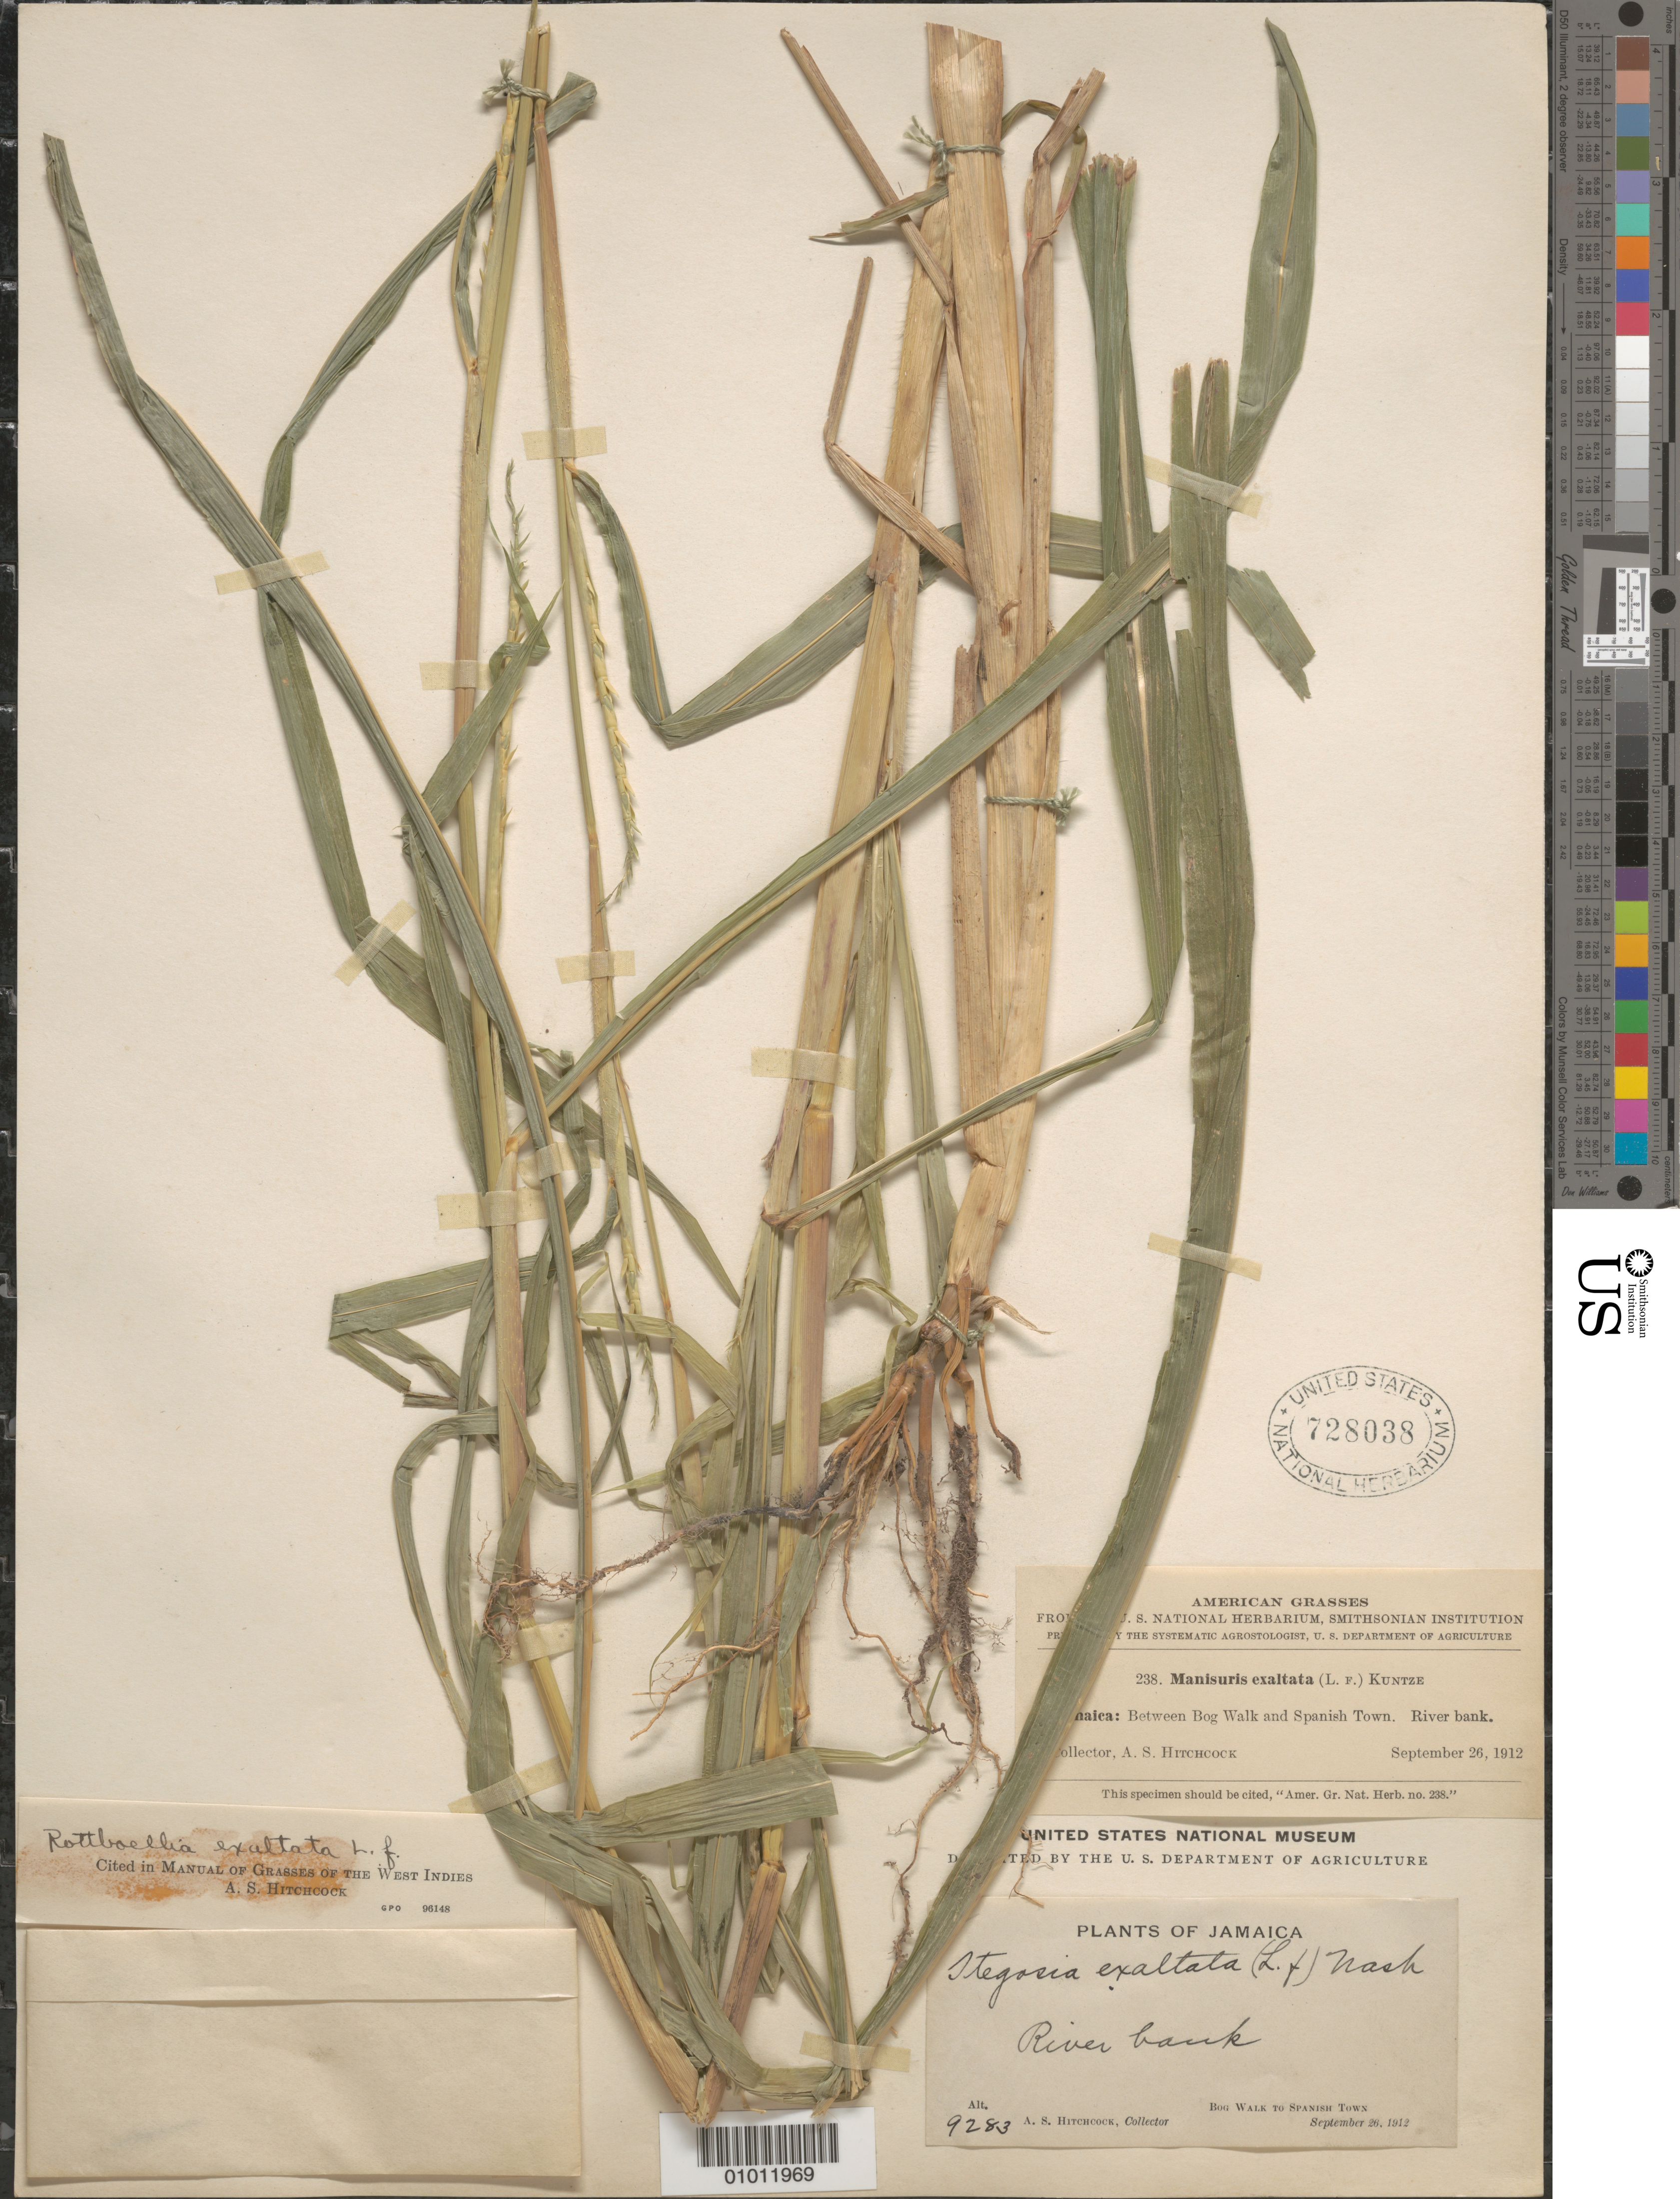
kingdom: Plantae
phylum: Tracheophyta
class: Liliopsida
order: Poales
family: Poaceae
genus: Rottboellia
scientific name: Rottboellia cochinchinensis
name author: (Lour.) Clayton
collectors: A. S. Hitchcock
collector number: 9283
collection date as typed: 26 Sep 1912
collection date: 1912-09-26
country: Jamaica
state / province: Saint Catherine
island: Jamaica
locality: Between Bog Walk and Spanish Town. River Bank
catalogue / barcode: US 728038